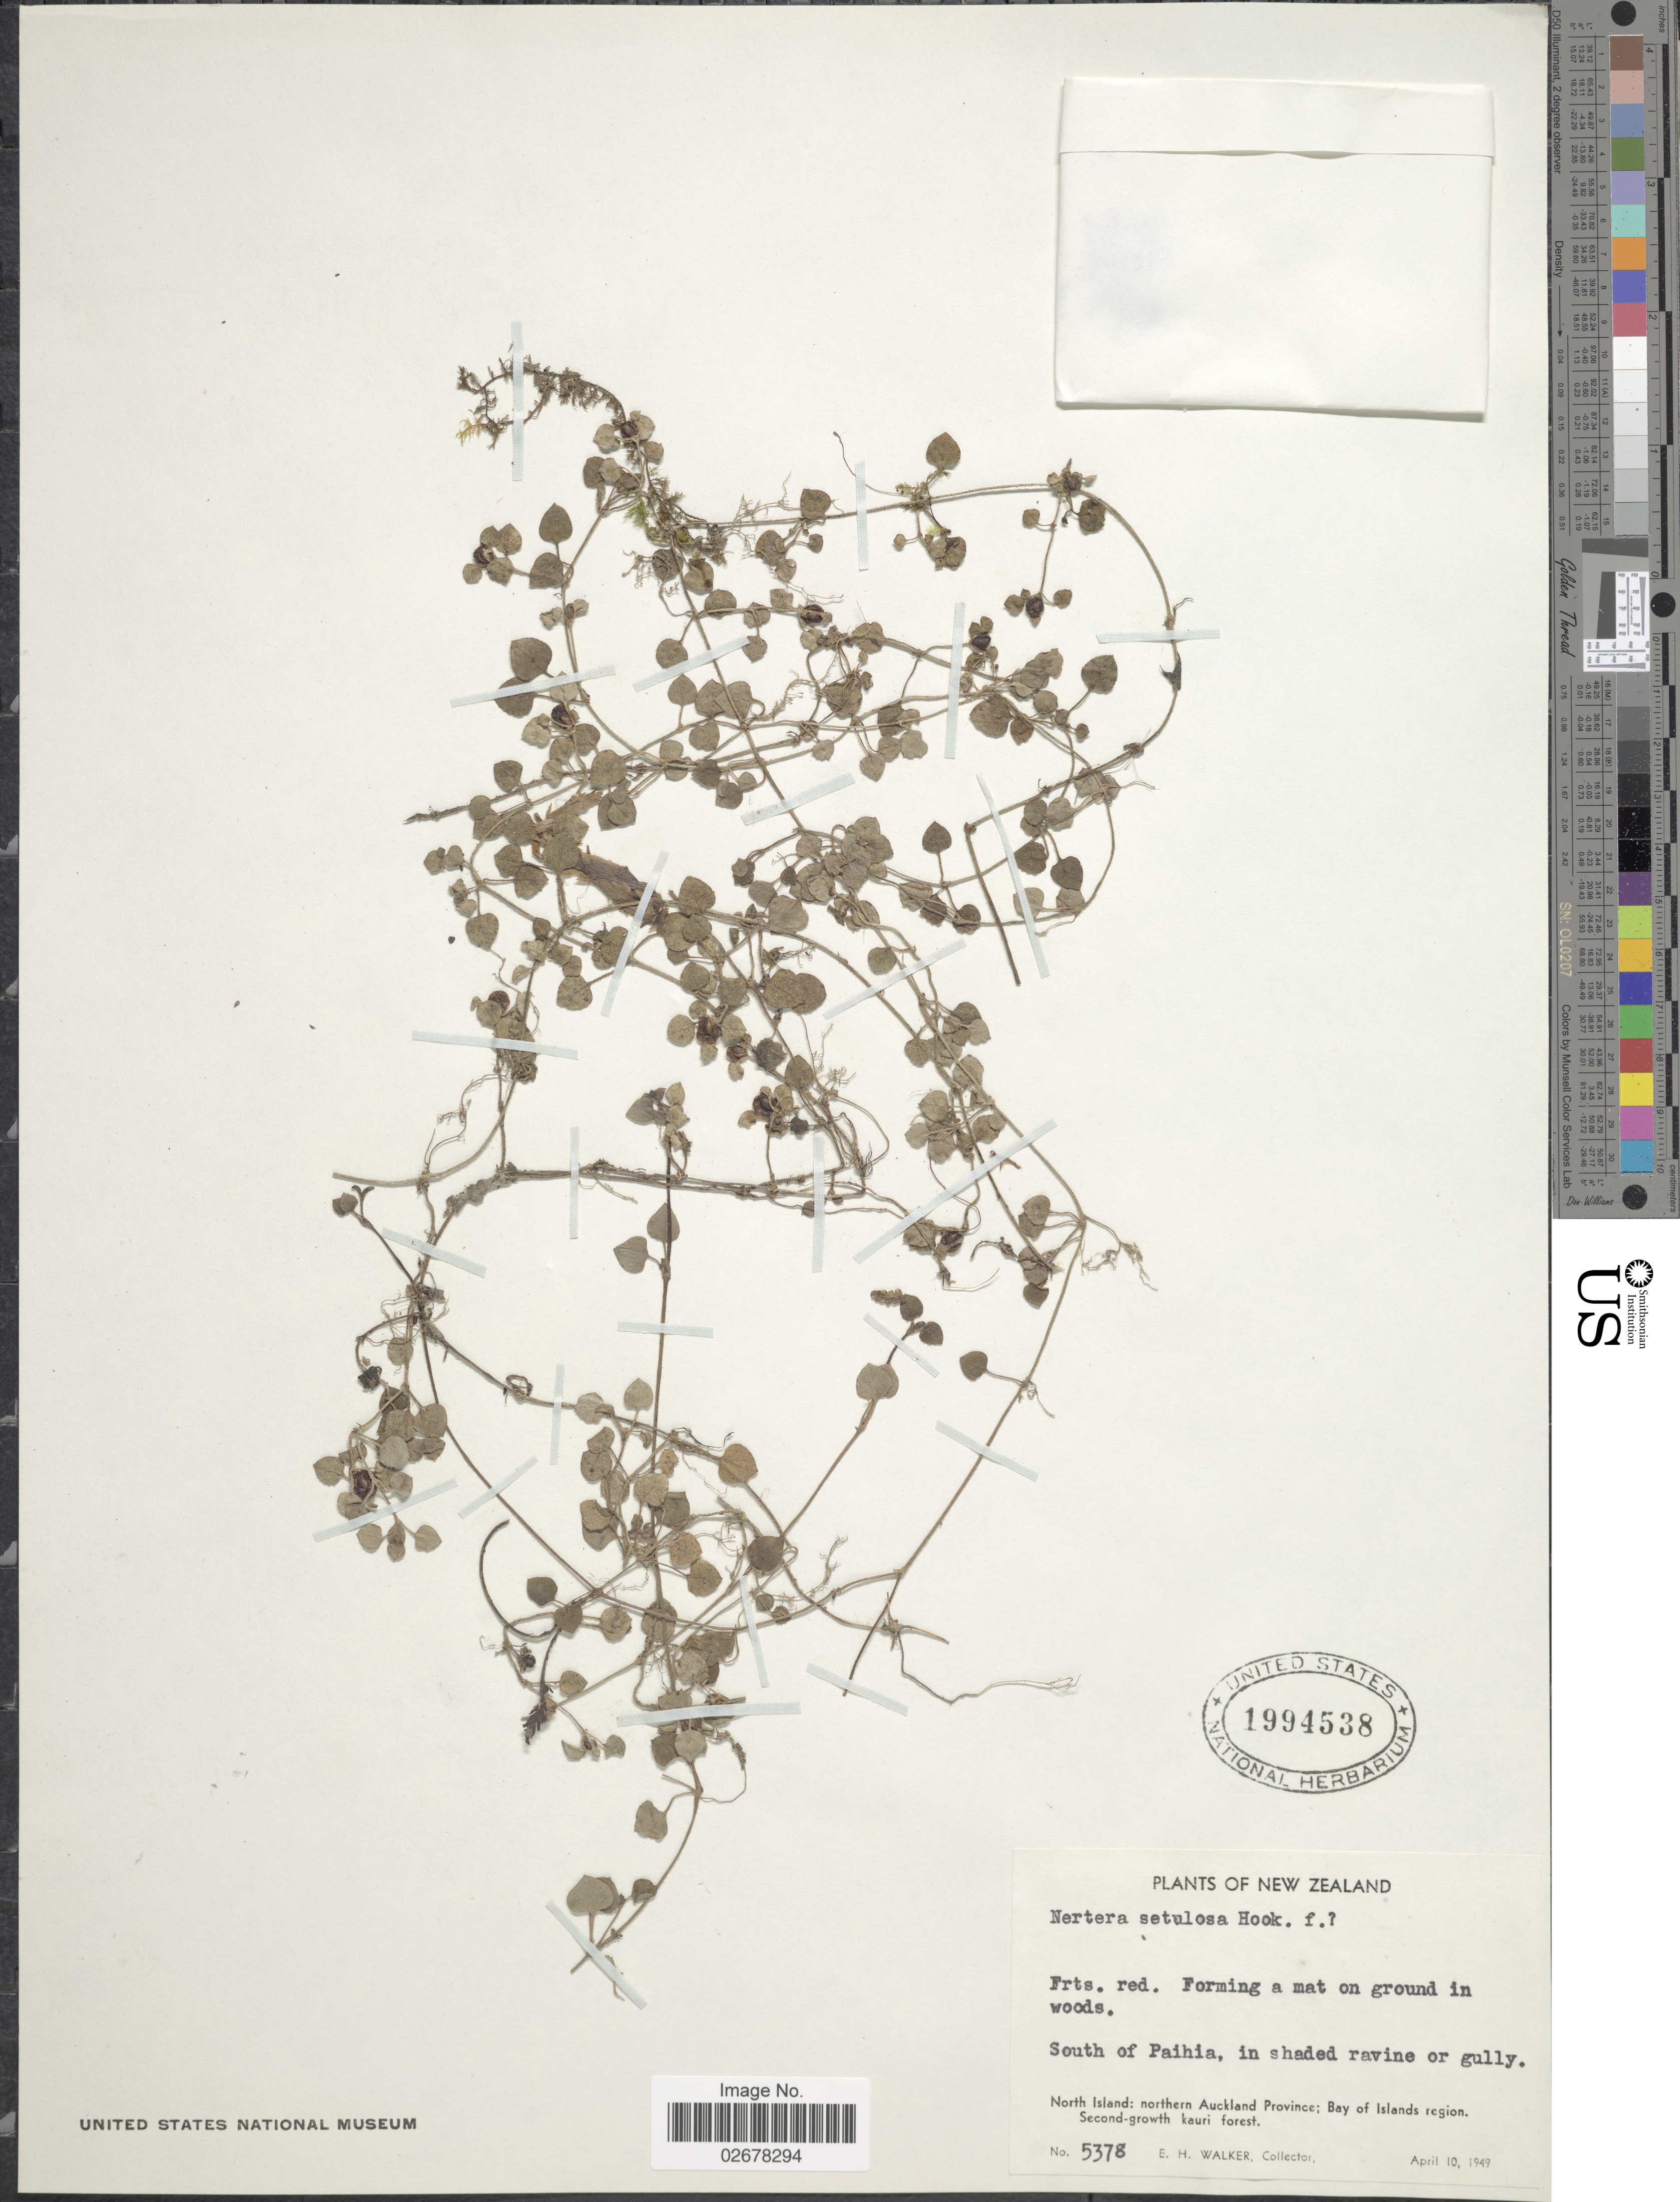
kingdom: Plantae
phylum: Tracheophyta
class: Magnoliopsida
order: Gentianales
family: Rubiaceae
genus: Nertera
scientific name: Nertera dichondrifolia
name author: Hook. f.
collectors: E. H. Walker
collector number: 5378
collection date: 1949-04-10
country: New Zealand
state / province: Auckland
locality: South of Paihia, in shaded ravine or gully, North Island: northern Auckland Province; Bay of Islands region.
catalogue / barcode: US 1994538